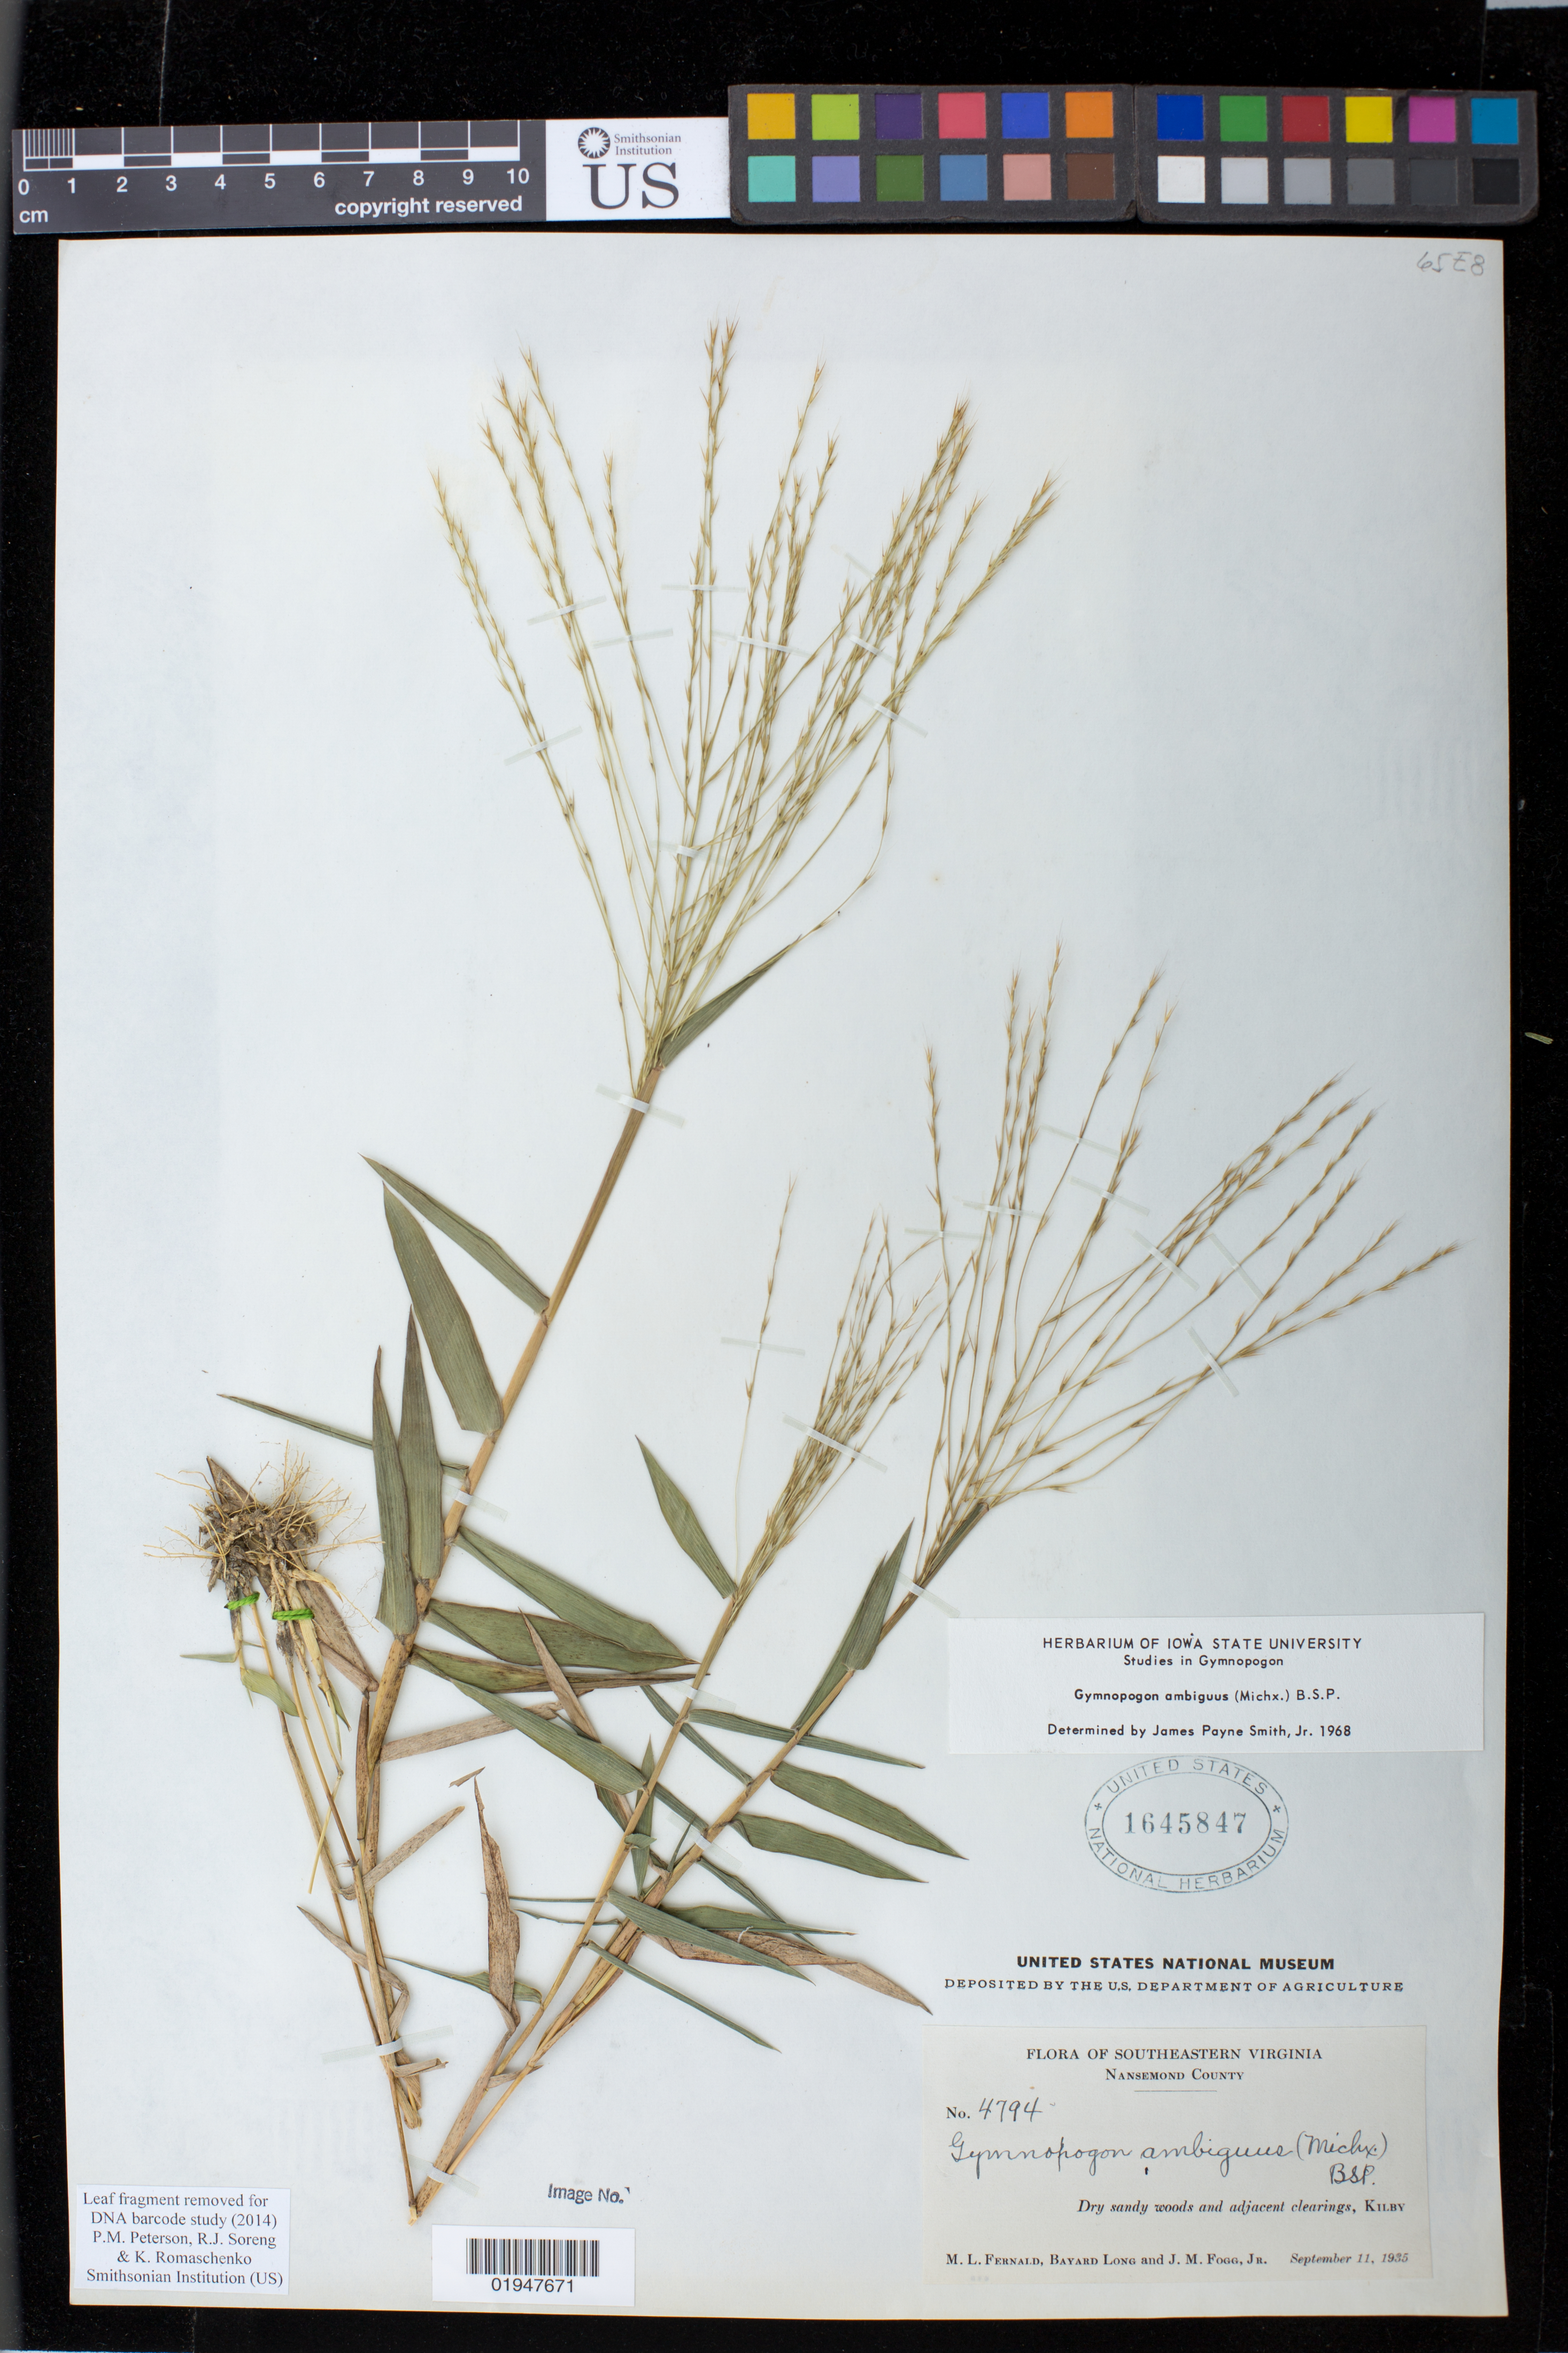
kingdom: Plantae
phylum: Tracheophyta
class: Liliopsida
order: Poales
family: Poaceae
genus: Gymnopogon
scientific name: Gymnopogon ambiguus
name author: (Michx.) Britton, Stearns & Poggenb.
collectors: M. L. Fernald, B. Long & J. Fogg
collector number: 4794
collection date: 1935-09-11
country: United States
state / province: Virginia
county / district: City of Suffolk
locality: Nansemond County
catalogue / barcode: US 1645847